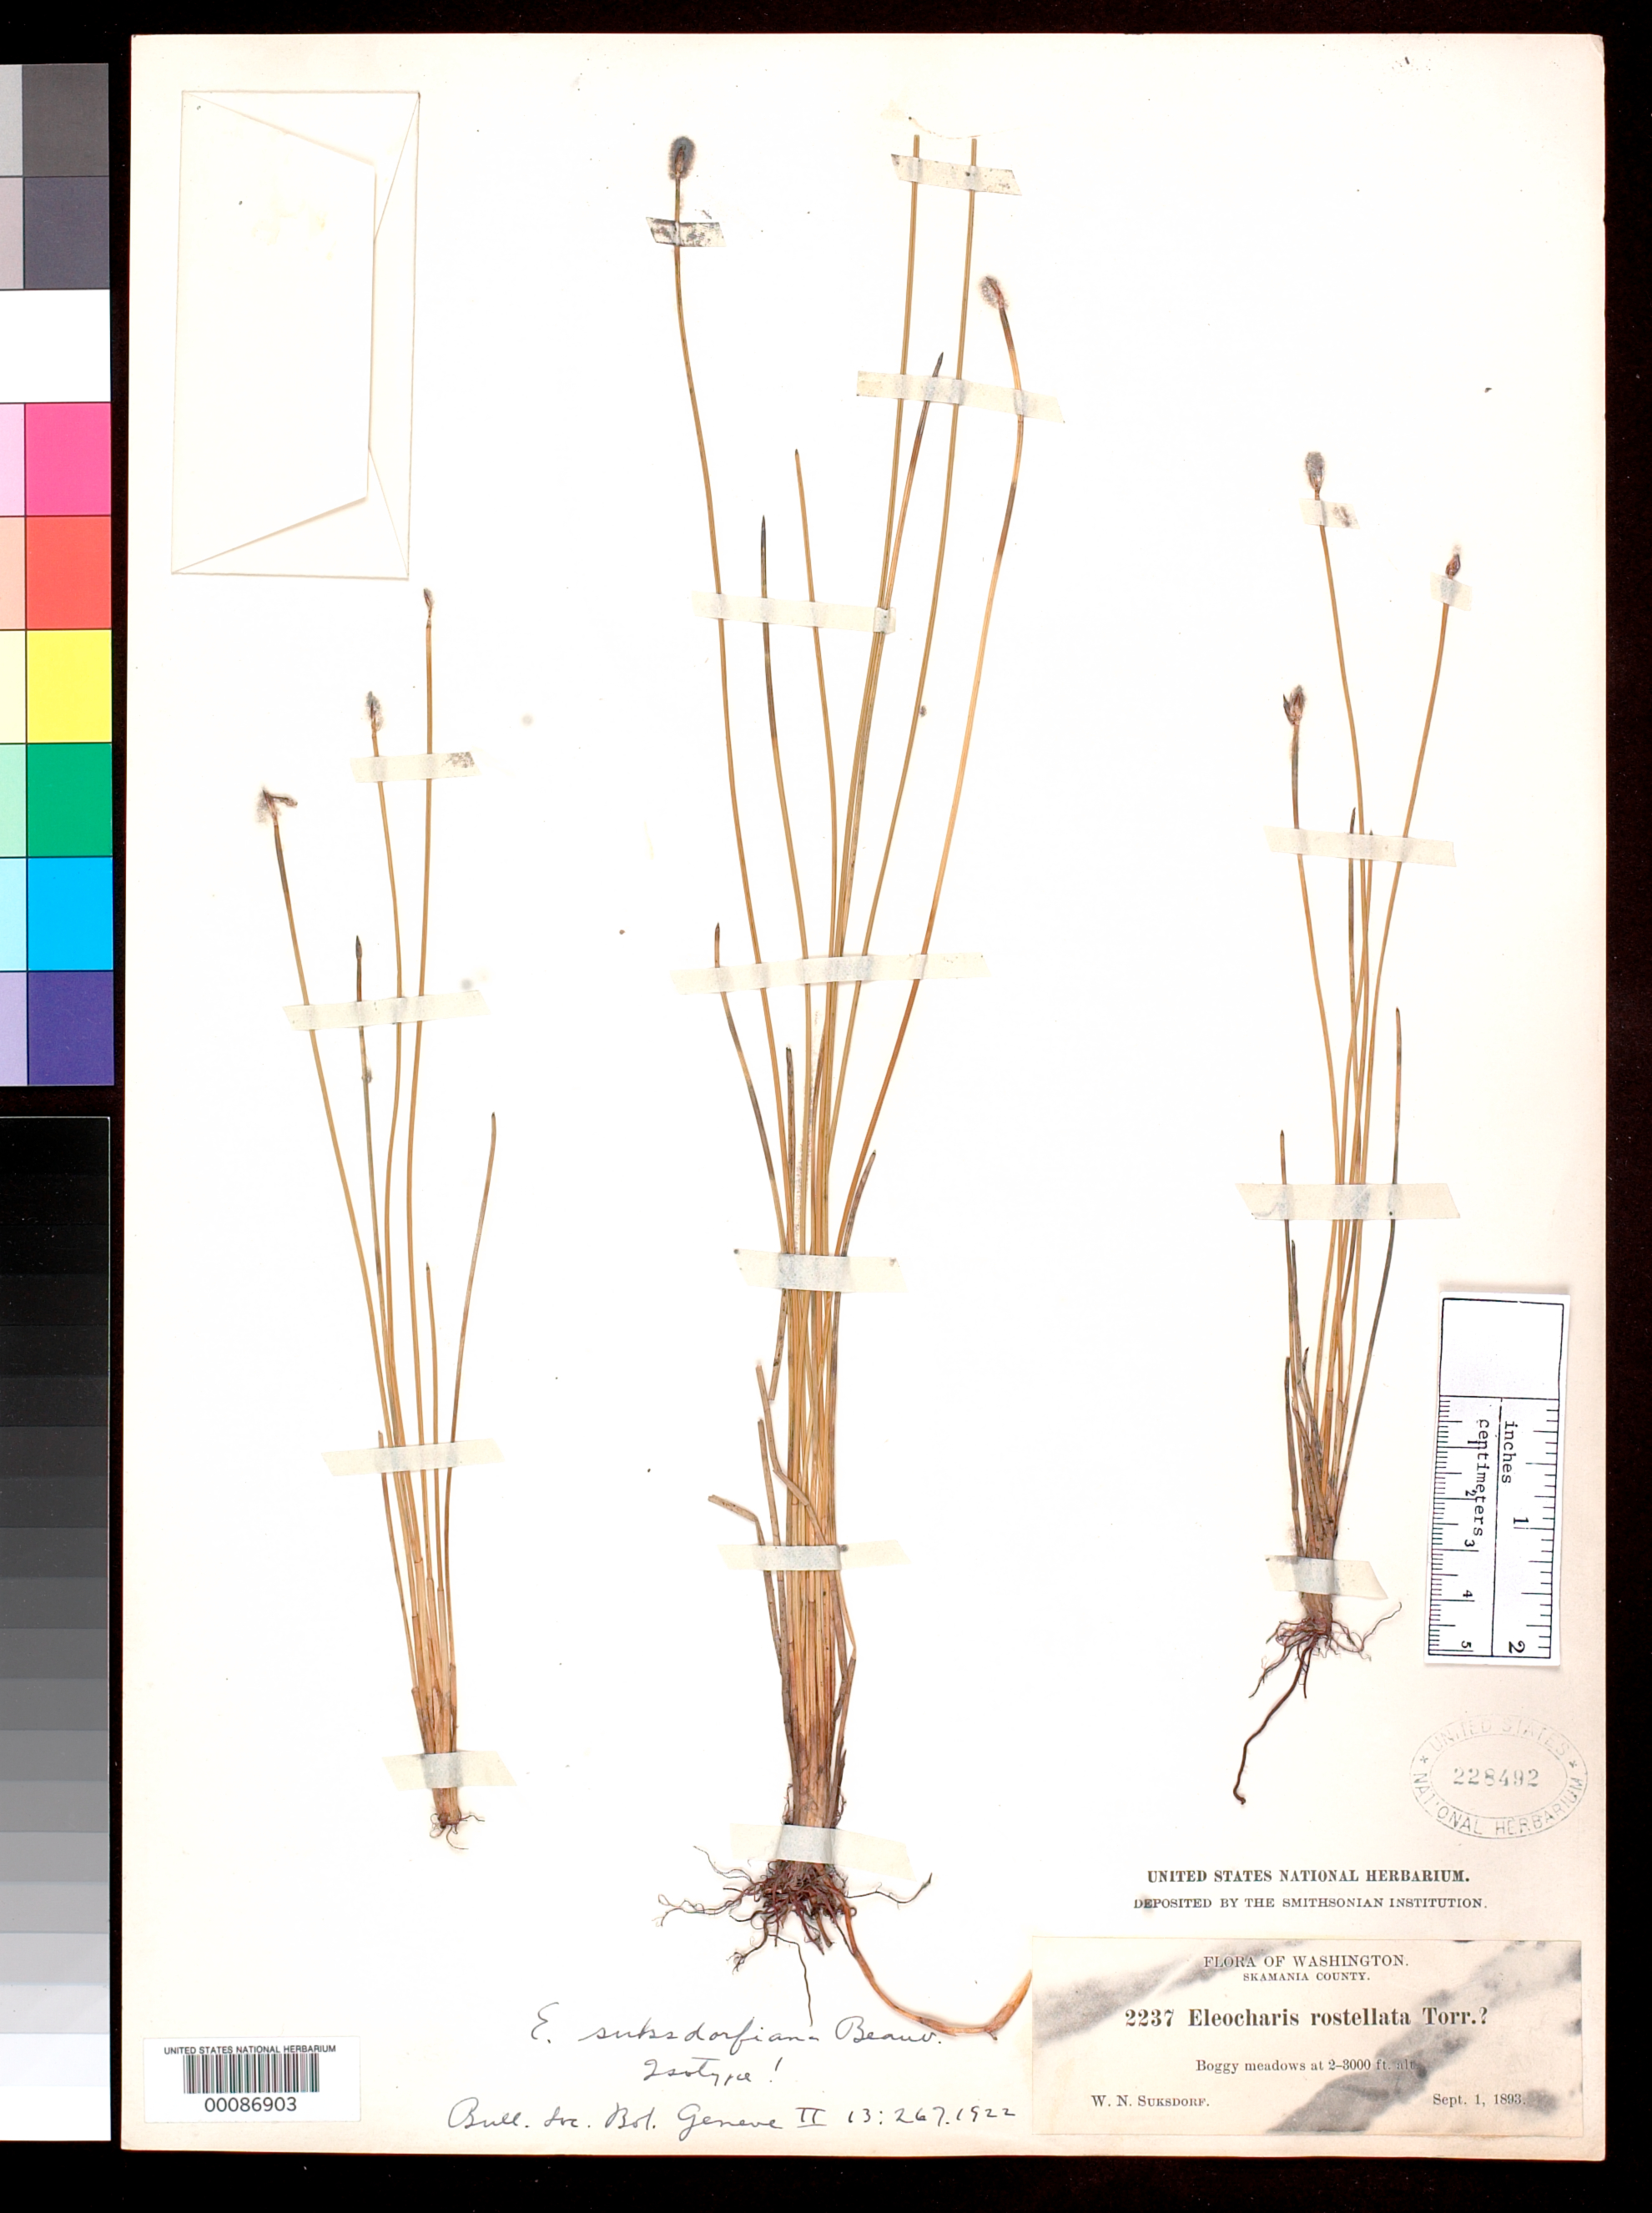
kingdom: Plantae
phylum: Tracheophyta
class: Liliopsida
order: Poales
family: Cyperaceae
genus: Eleocharis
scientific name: Eleocharis suksdorfiana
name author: Beauverd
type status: Isotype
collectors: W. N. Suksdorf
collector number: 2237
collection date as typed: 01 Sep 1893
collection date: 1893-09-01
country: United States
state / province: Washington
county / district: Skamania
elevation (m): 610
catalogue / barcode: US 228492